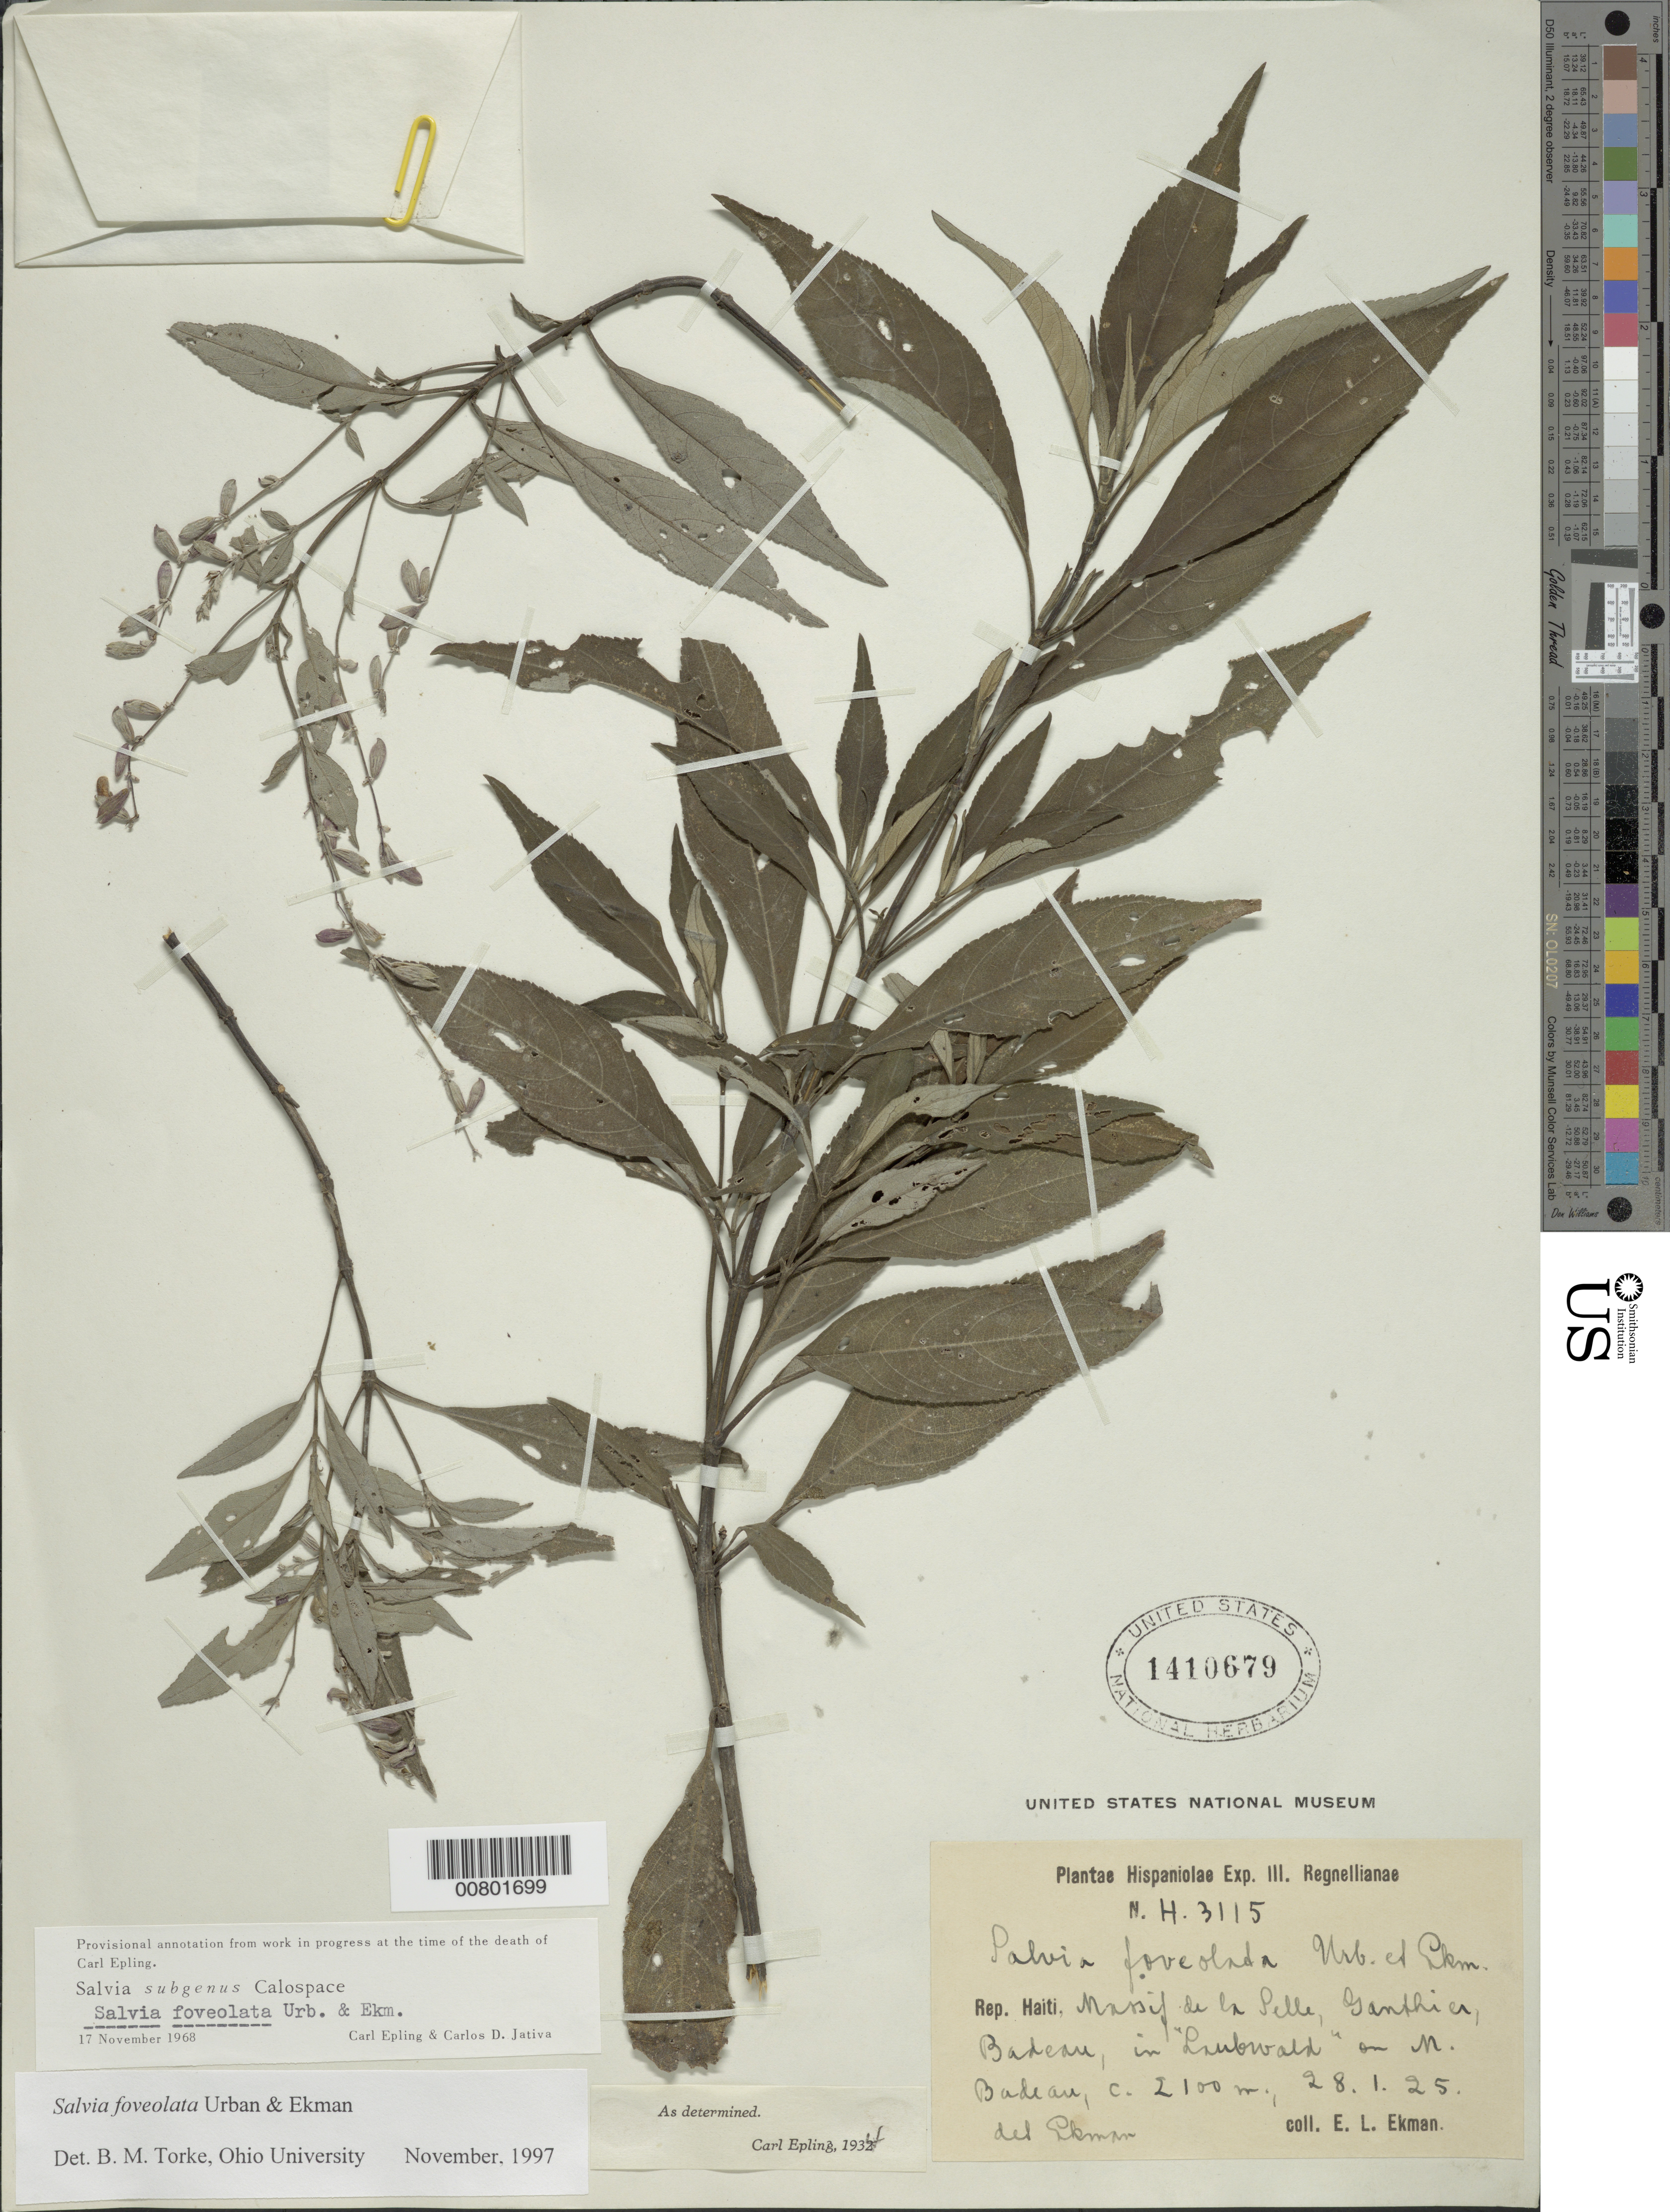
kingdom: Plantae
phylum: Tracheophyta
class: Magnoliopsida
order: Lamiales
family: Lamiaceae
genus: Salvia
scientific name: Salvia foveolata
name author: Urb. & Ekman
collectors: E. L. Ekman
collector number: H 3115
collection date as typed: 28 Jan 1925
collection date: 1925-01-28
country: Haiti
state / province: Ouest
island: Hispaniola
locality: Massif de la Selle, Ganthier, Bateau, in "Laubwald" on M. Badeau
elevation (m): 2100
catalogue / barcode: US 1410679